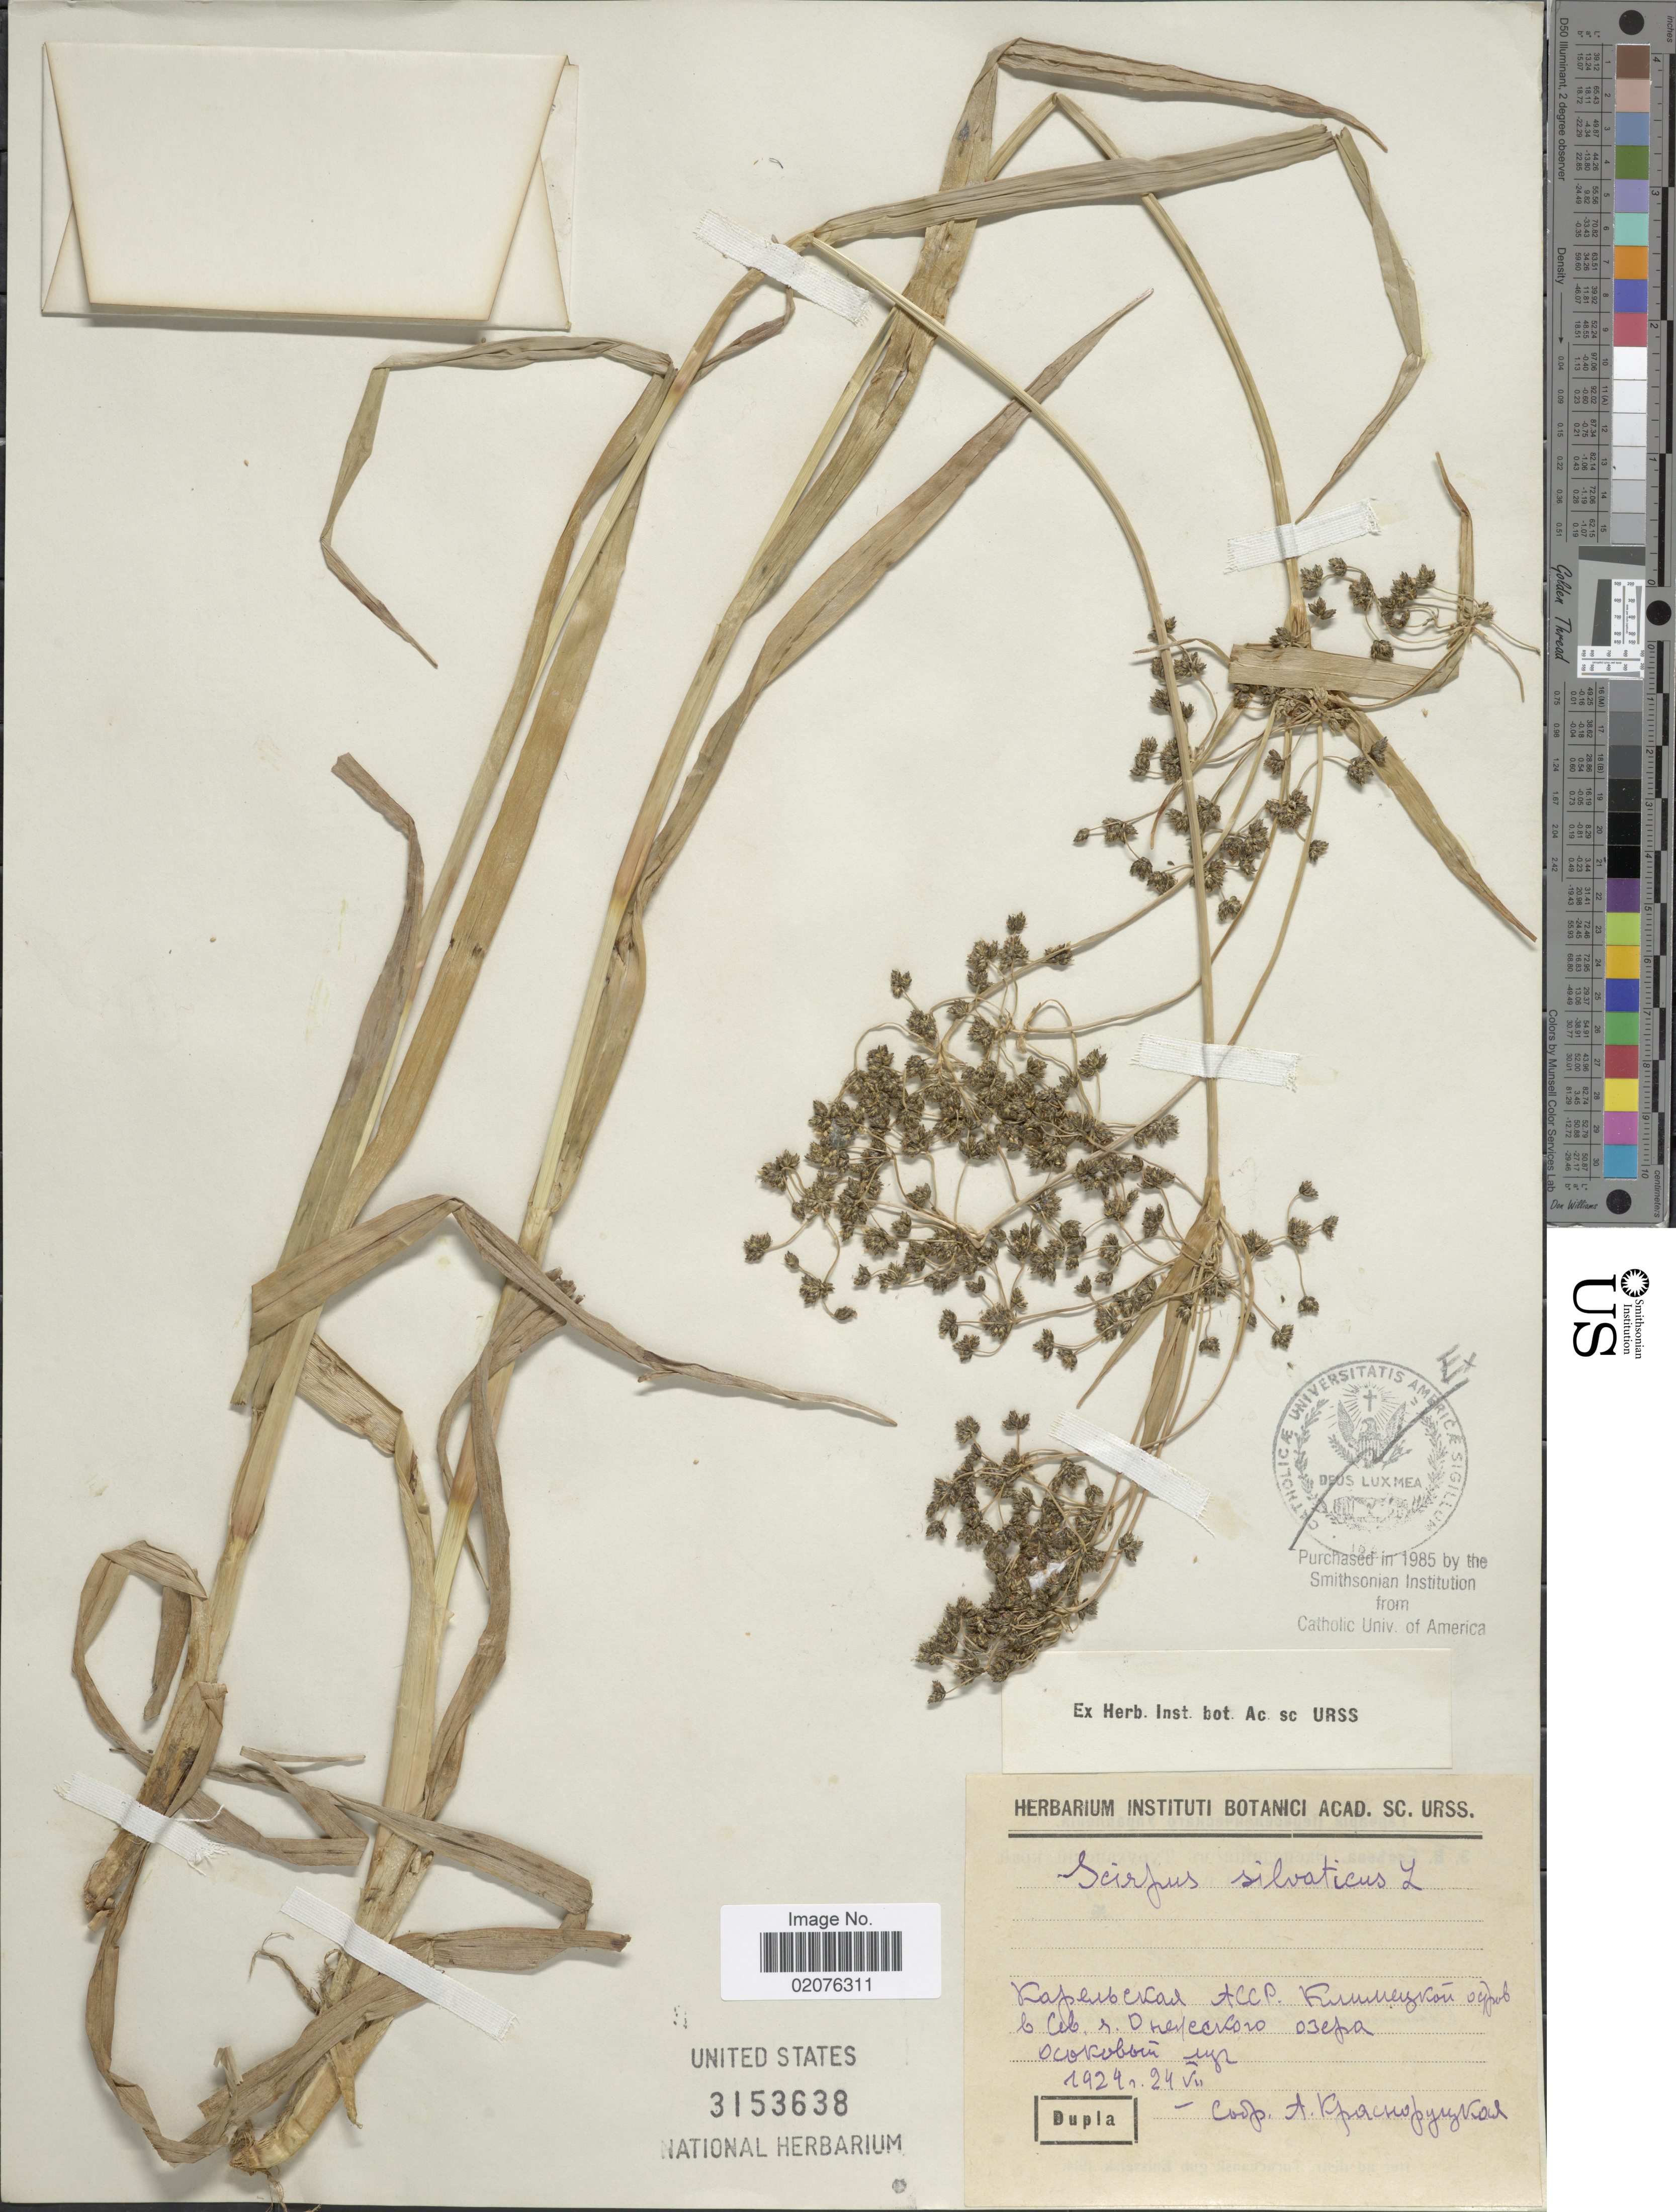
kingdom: Plantae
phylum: Tracheophyta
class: Liliopsida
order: Poales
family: Cyperaceae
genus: Scirpus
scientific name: Scirpus sylvaticus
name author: L.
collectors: A. Krasnorutskaya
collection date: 1924-07-24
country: Russian Federation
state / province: Karelia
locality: Klimenetsky Island on S side of Onega Lake.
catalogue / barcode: US 3153638